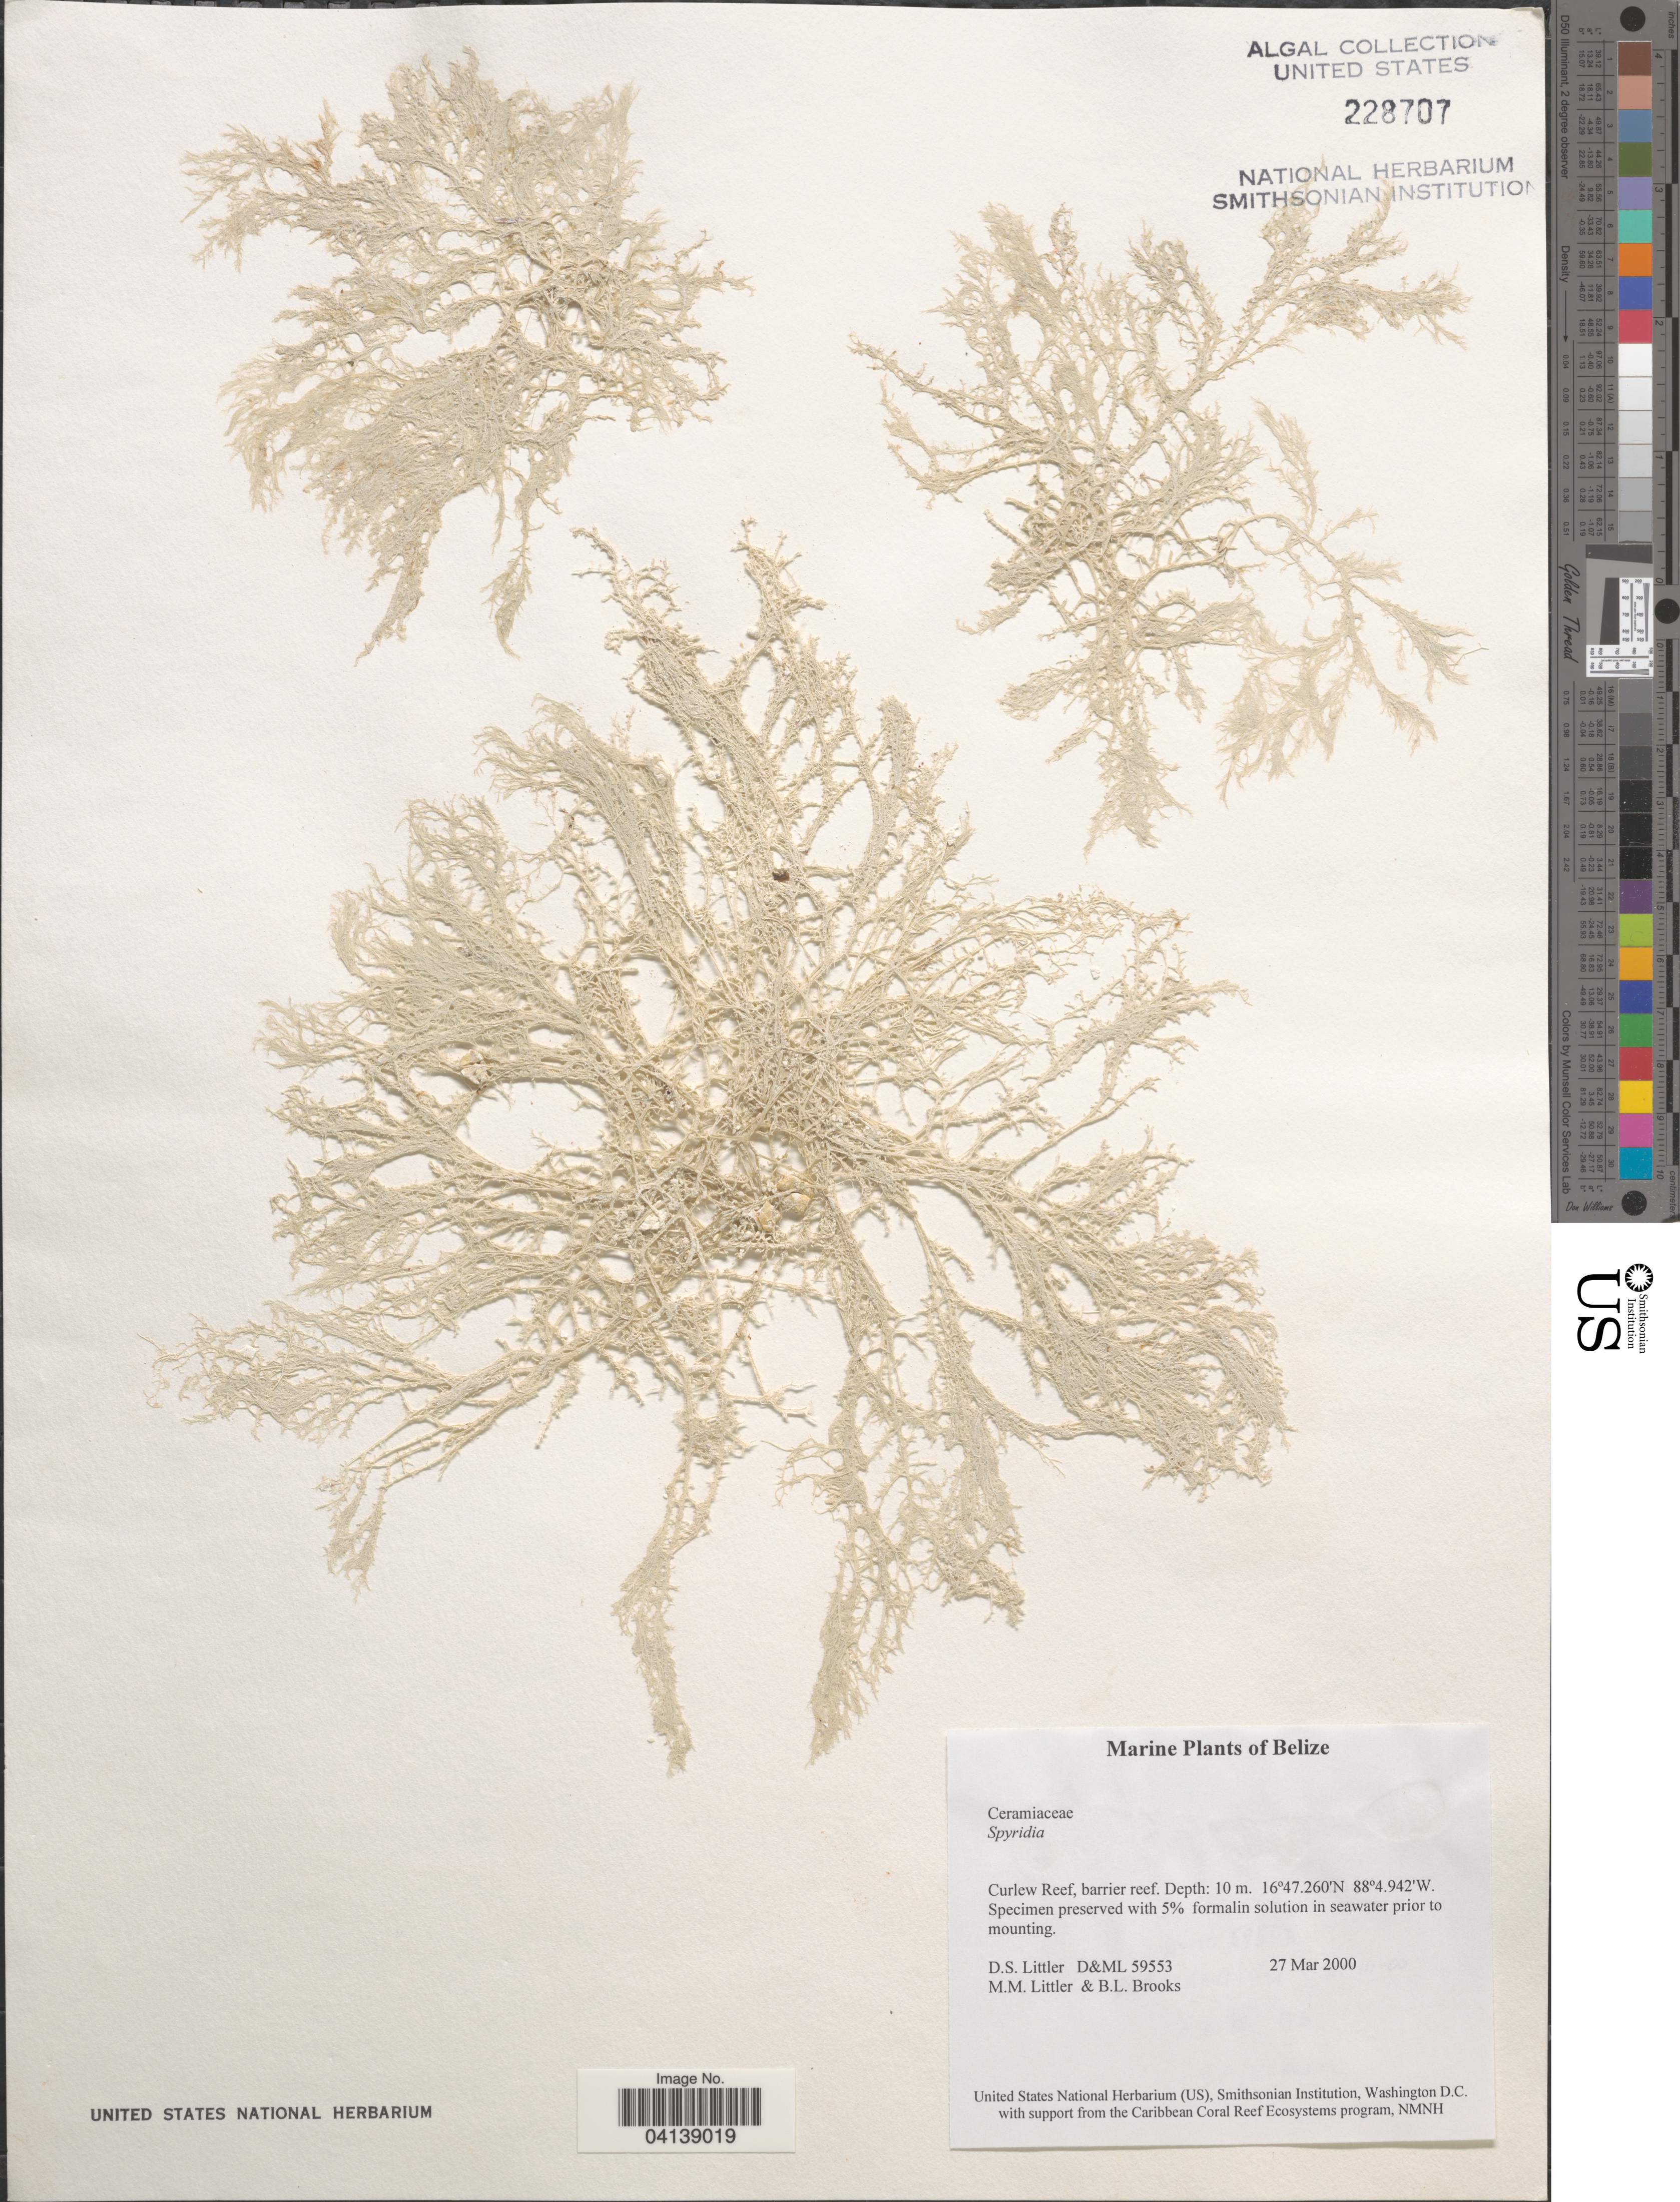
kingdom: Plantae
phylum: Rhodophyta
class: Florideophyceae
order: Ceramiales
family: Spyridiaceae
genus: Spyridia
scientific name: Spyridia sp.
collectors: D. S. Littler & B. Brooks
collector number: D&ML 59553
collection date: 2000-03-27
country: Belize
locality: Curlew Reef, barrier reef.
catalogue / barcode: US 228707